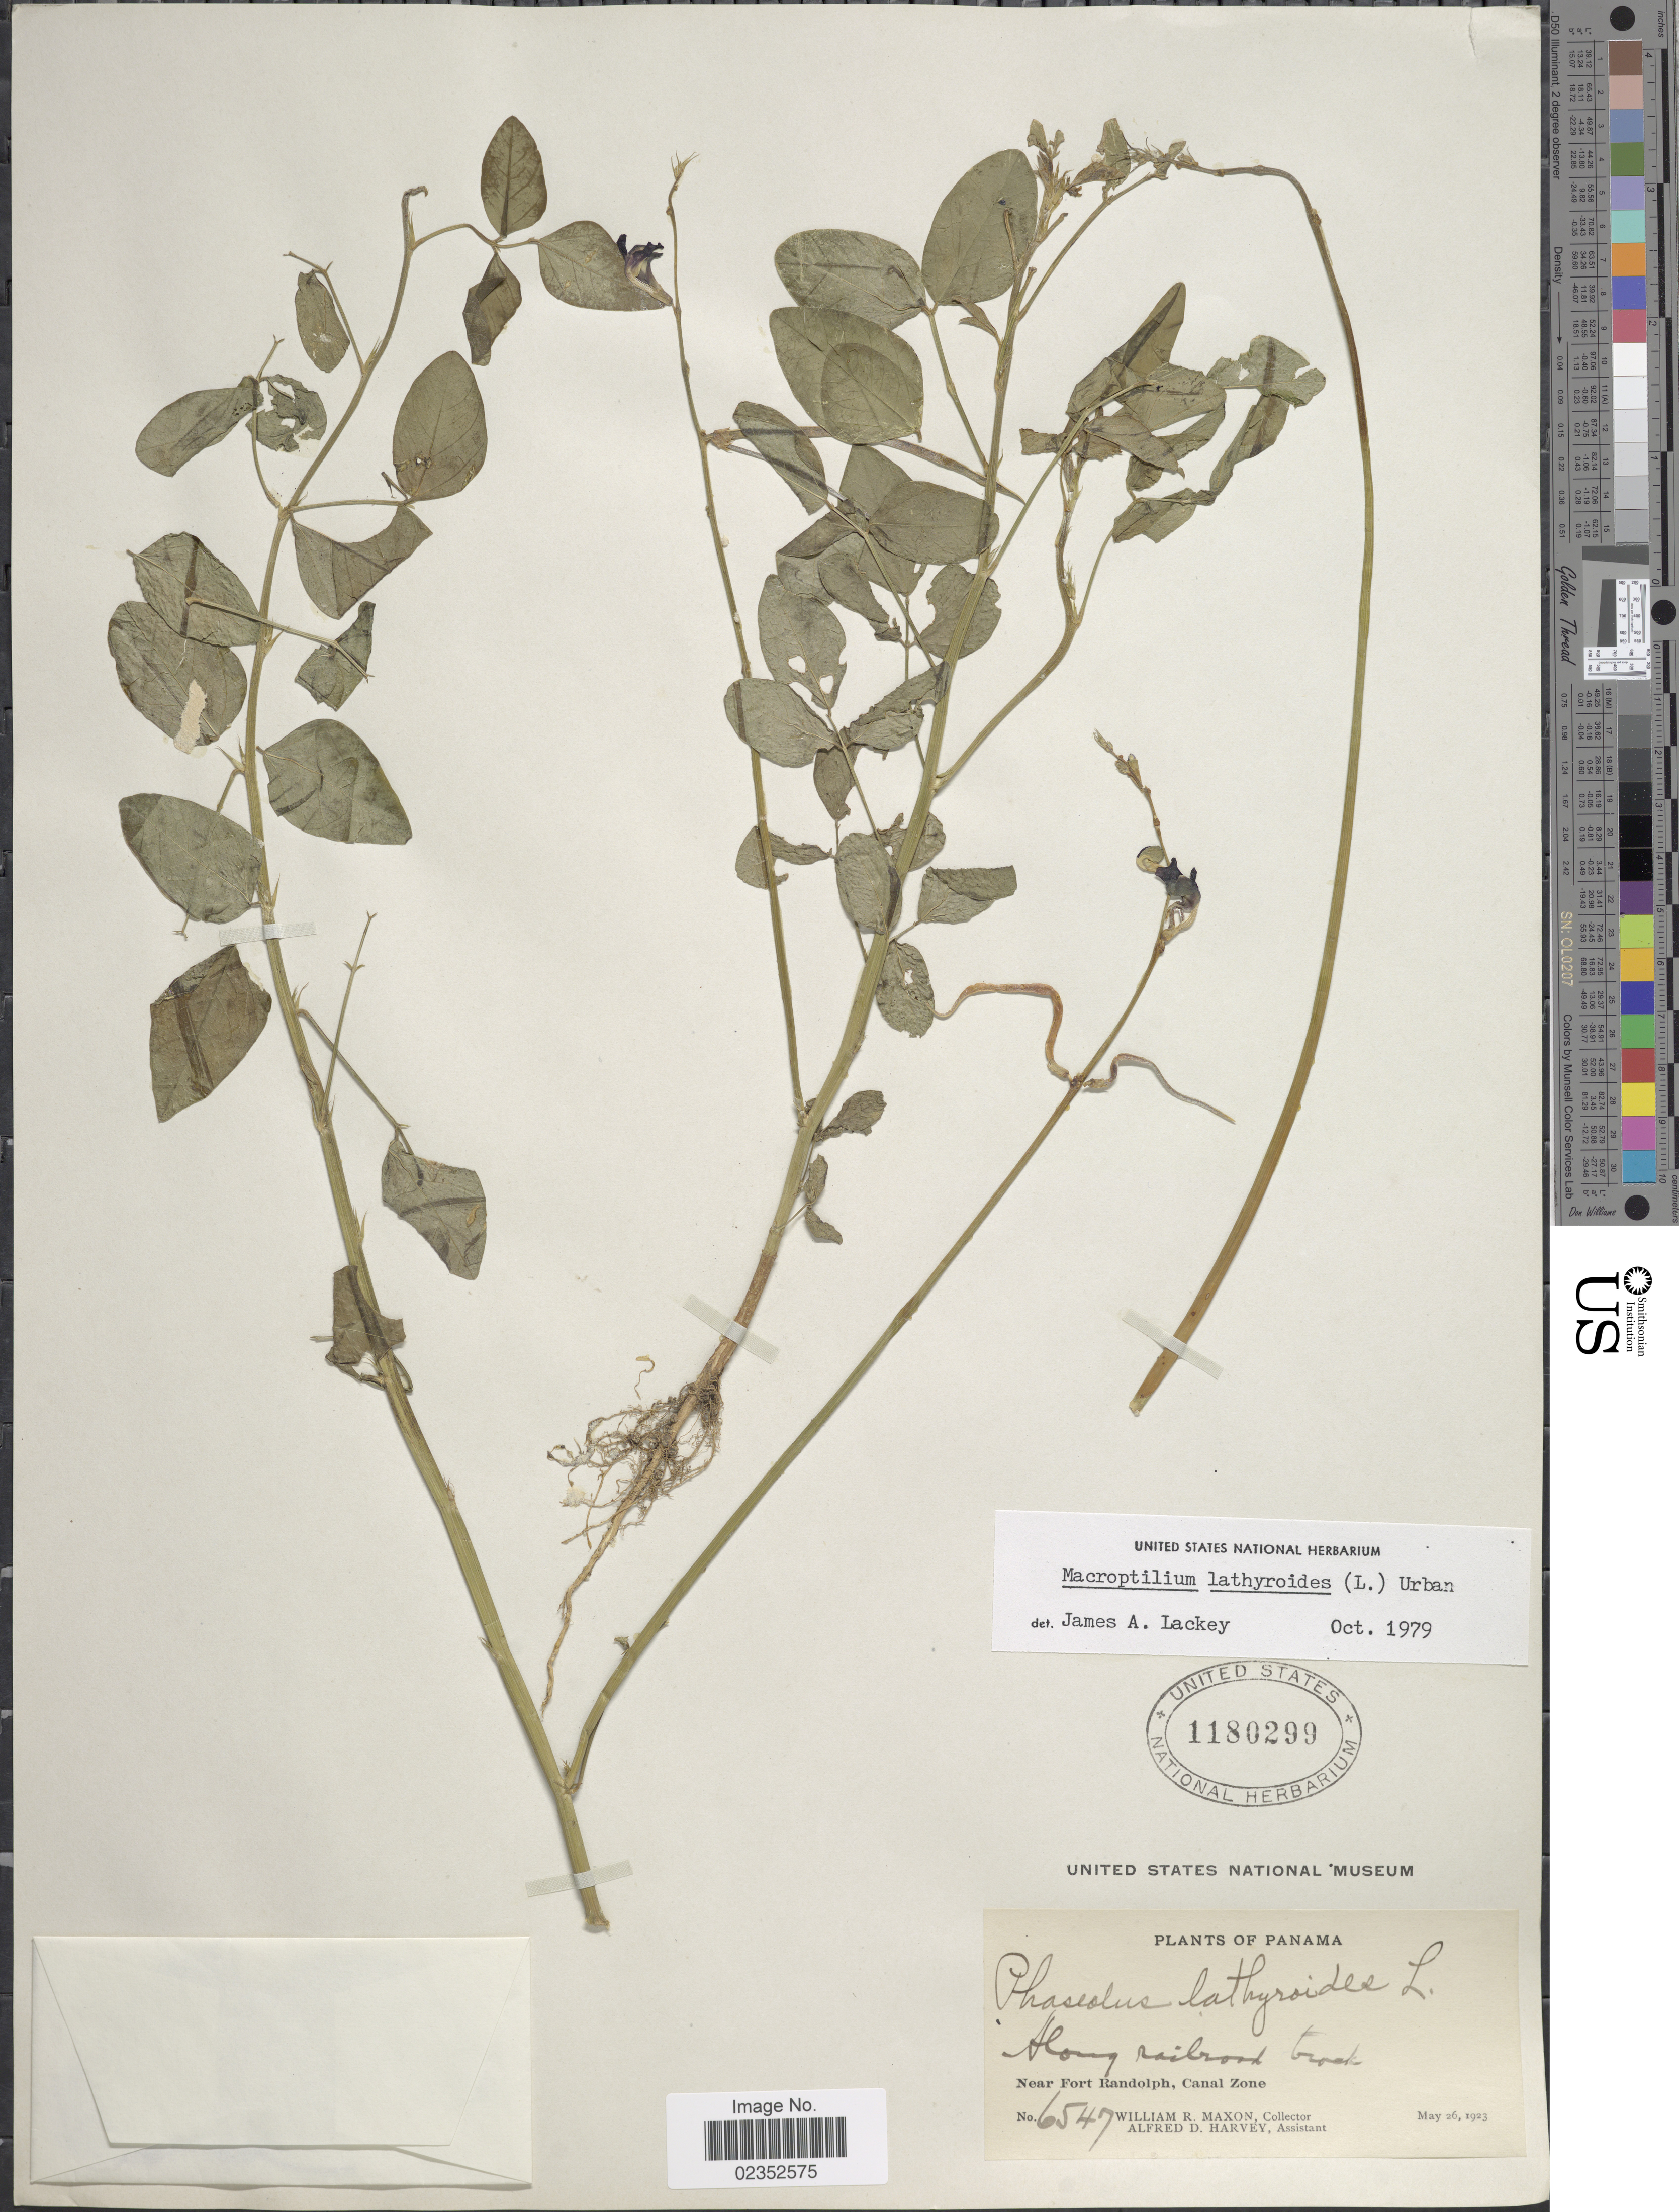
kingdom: Plantae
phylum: Tracheophyta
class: Magnoliopsida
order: Fabales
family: Fabaceae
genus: Macroptilium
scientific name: Macroptilium lathyroides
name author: (L.) Urb.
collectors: W. R. Maxon & A. D. Harvey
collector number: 6547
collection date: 1923-05-26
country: Panama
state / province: Colón / Panamá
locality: Along railroad track, near Fort Randoph, Canal Zone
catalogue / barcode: US 1180299